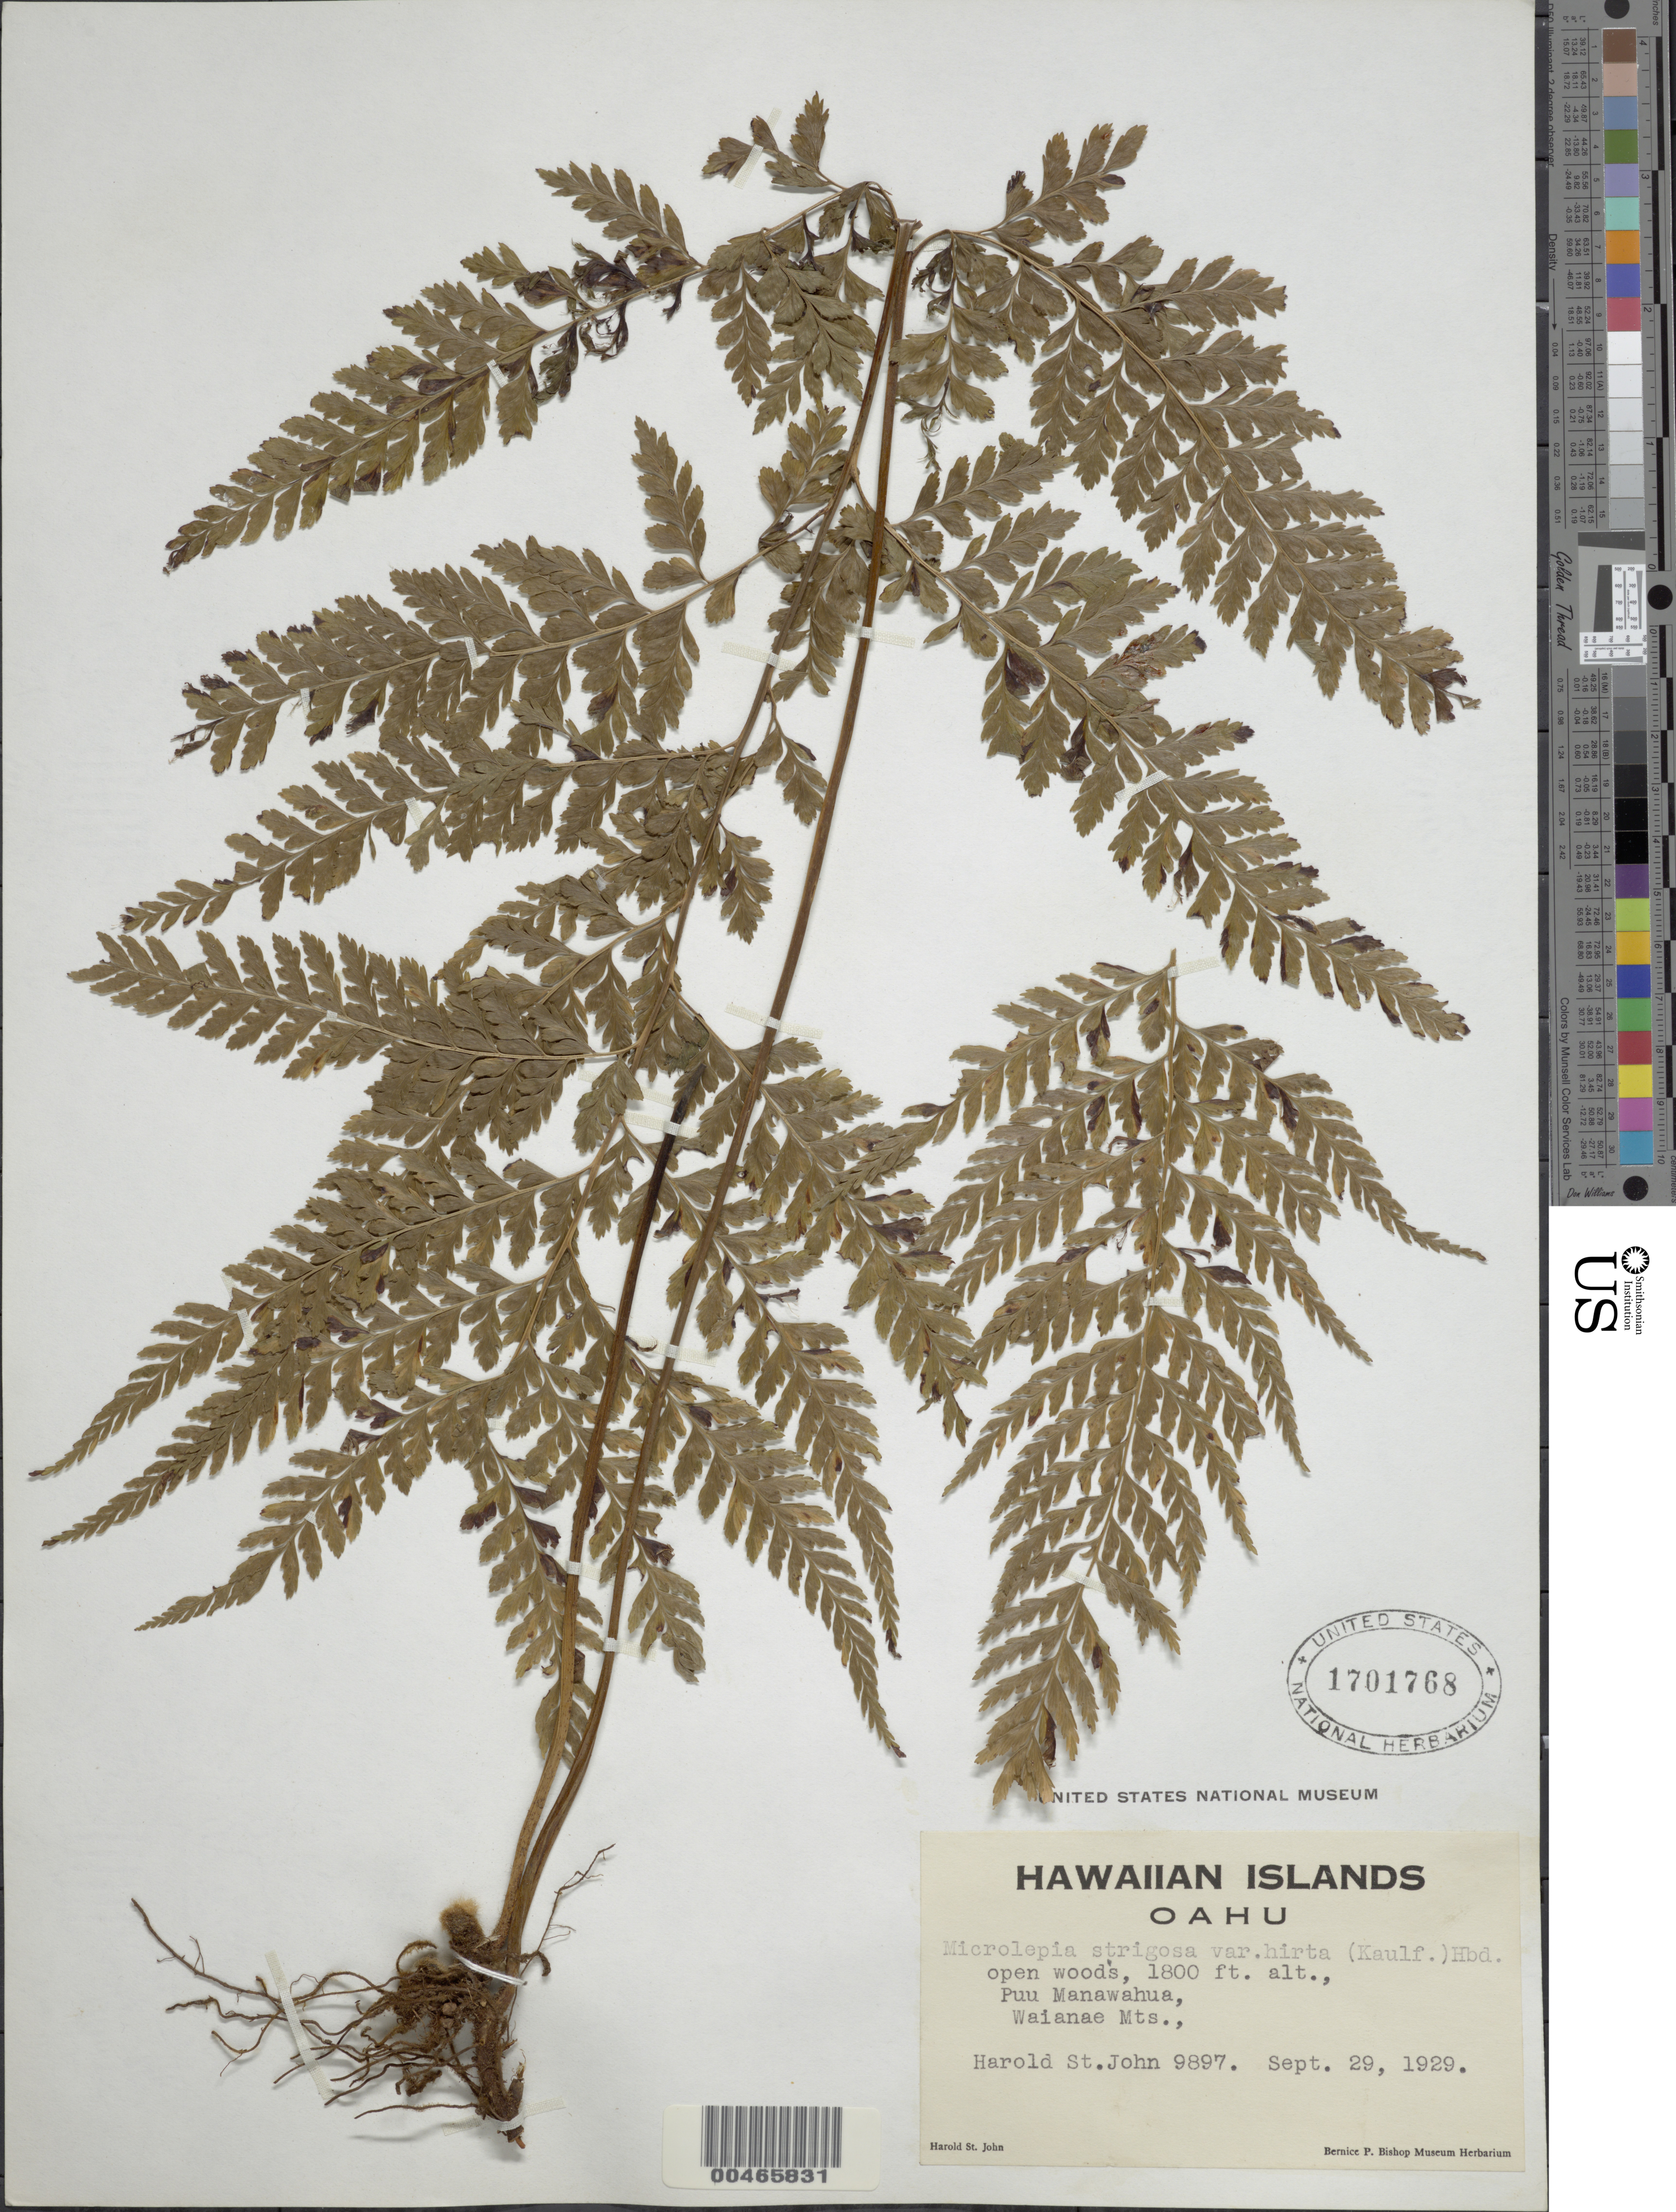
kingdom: Plantae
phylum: Tracheophyta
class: Polypodiopsida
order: Polypodiales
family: Dennstaedtiaceae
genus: Microlepia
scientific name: Microlepia speluncae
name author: (L.) T. Moore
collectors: H. St. John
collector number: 9897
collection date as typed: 29 Sep 1929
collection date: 1929-09-29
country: United States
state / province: Hawaii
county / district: Honolulu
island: Oahu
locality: Puu Manawahua, Waianae Mts.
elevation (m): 549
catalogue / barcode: US 1701768